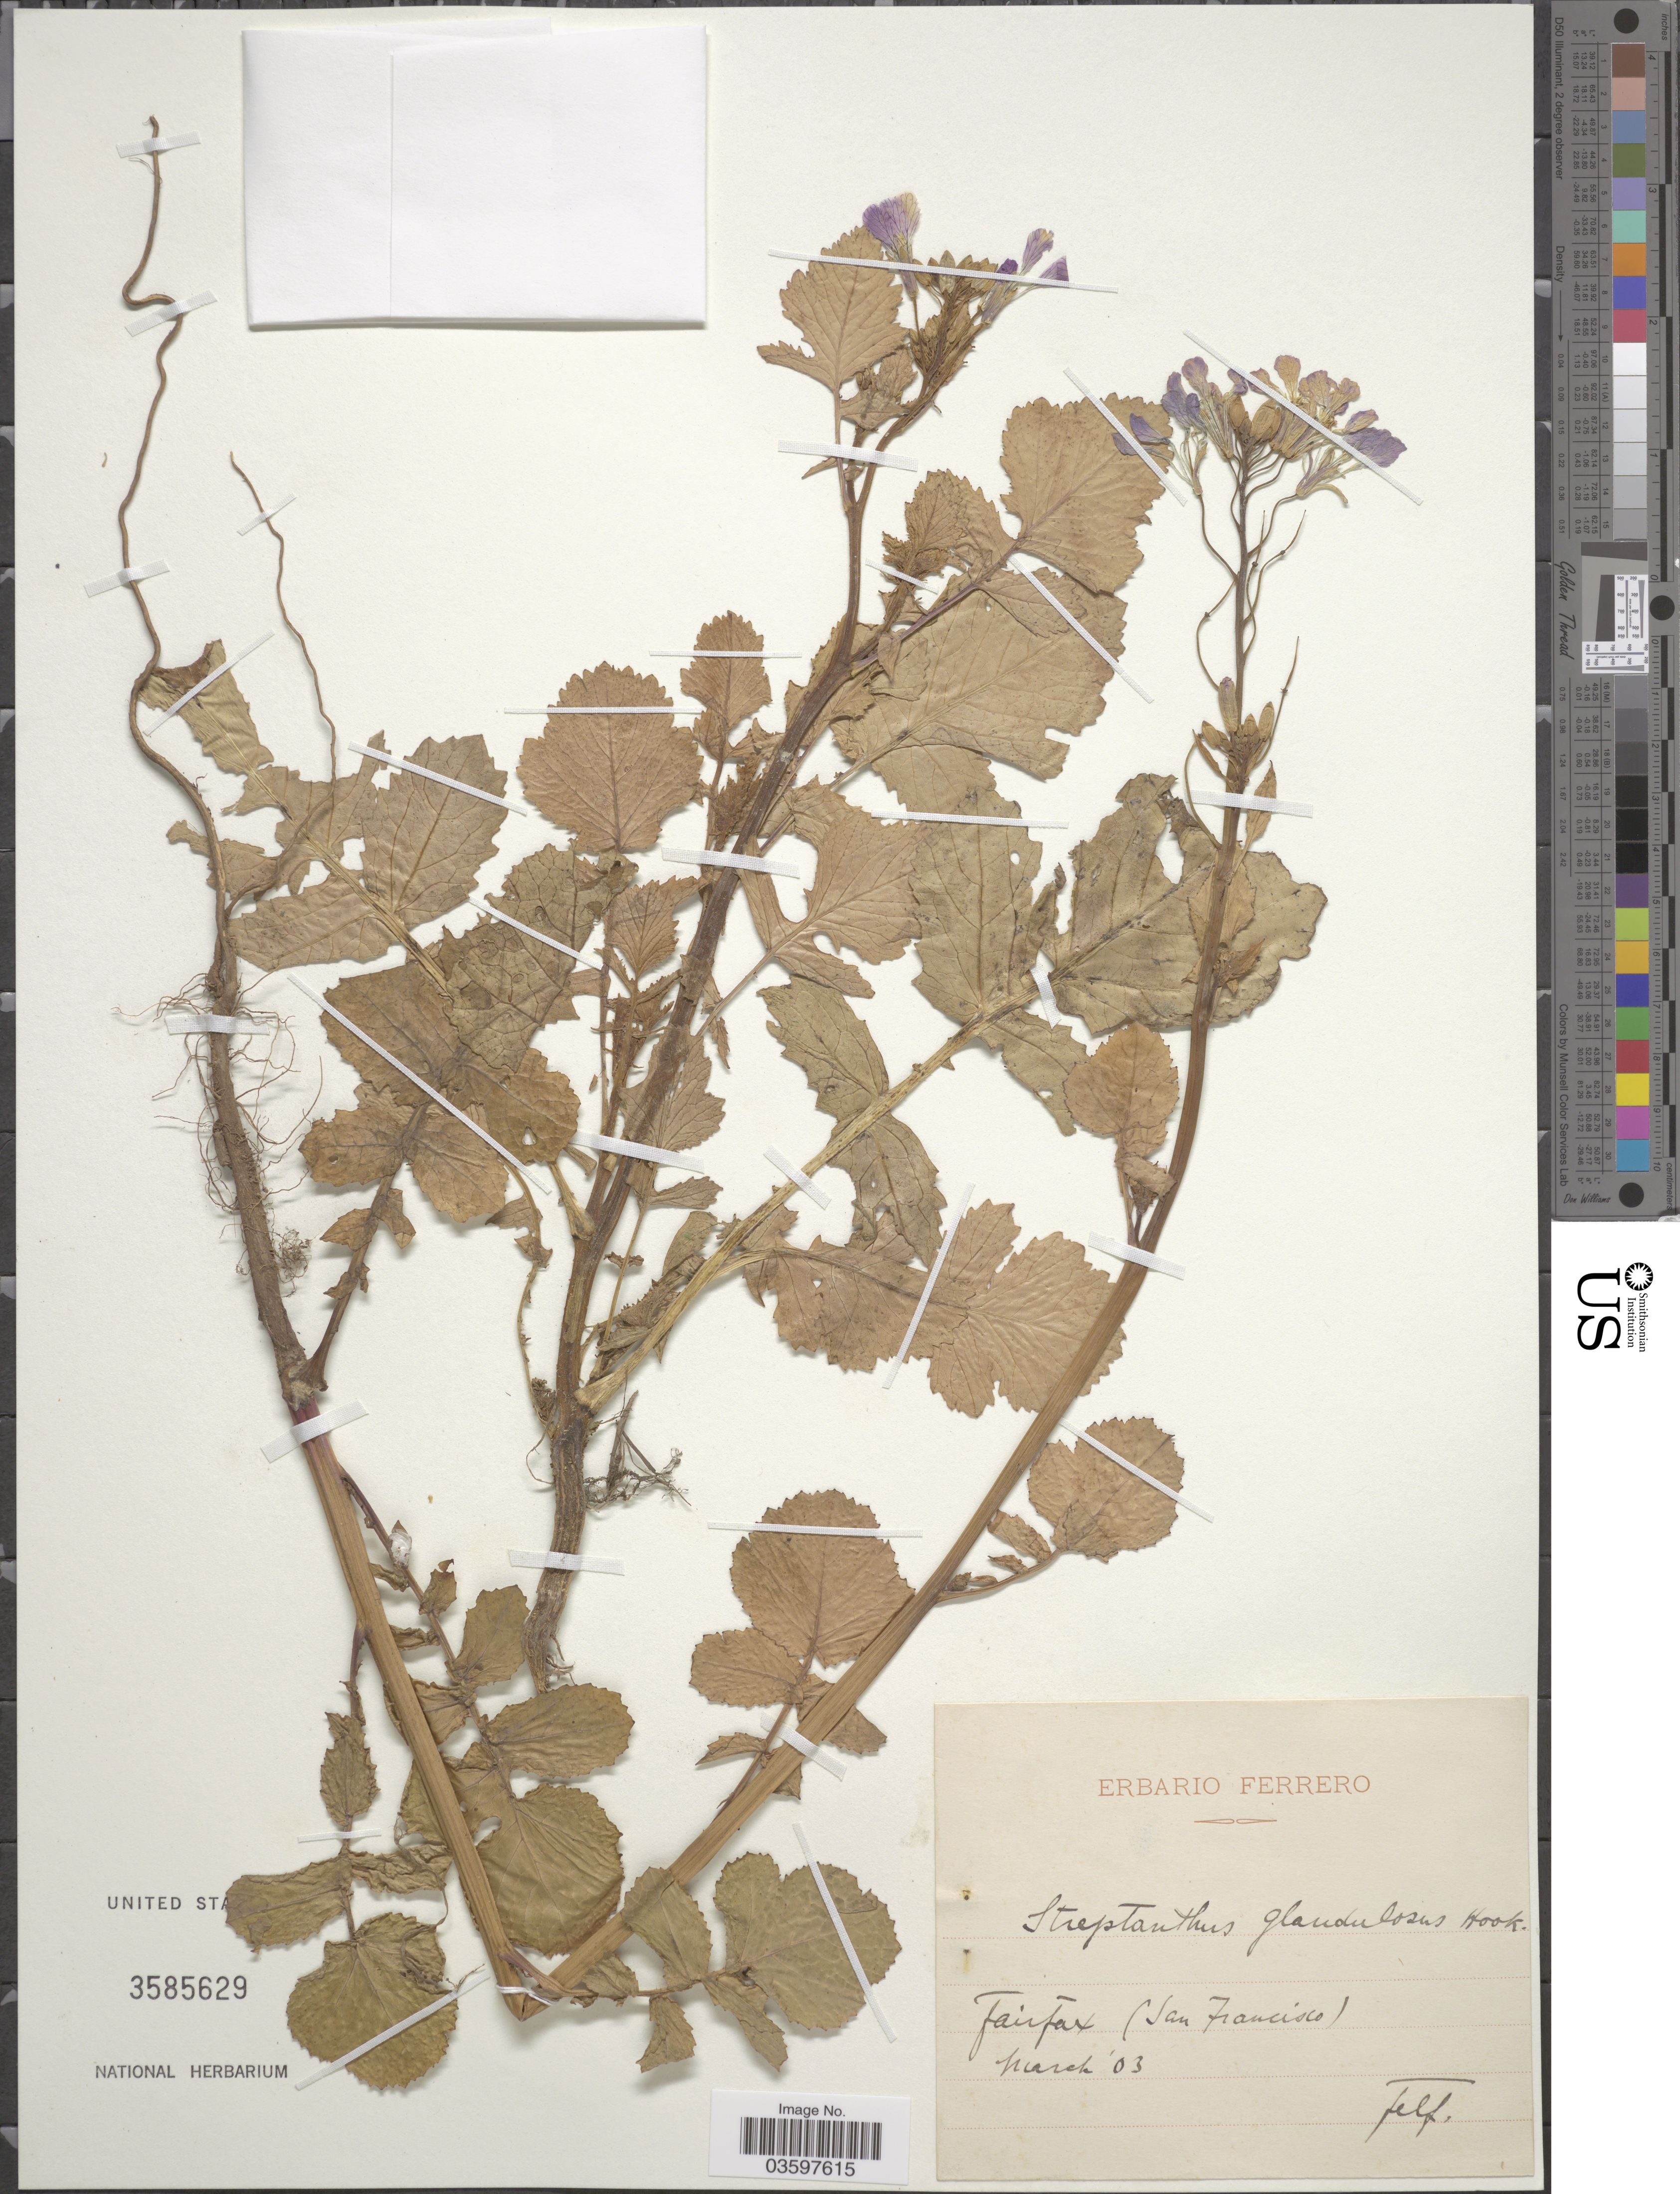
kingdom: Plantae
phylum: Tracheophyta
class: Magnoliopsida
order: Brassicales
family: Brassicaceae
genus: Streptanthus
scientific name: Streptanthus glandulosus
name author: Hook.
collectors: F. Ferrero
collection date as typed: Transcribed d/m/y: /3/3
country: United States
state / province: California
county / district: San Francisco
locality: Fairfax (San Francisco).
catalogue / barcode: US 3585629